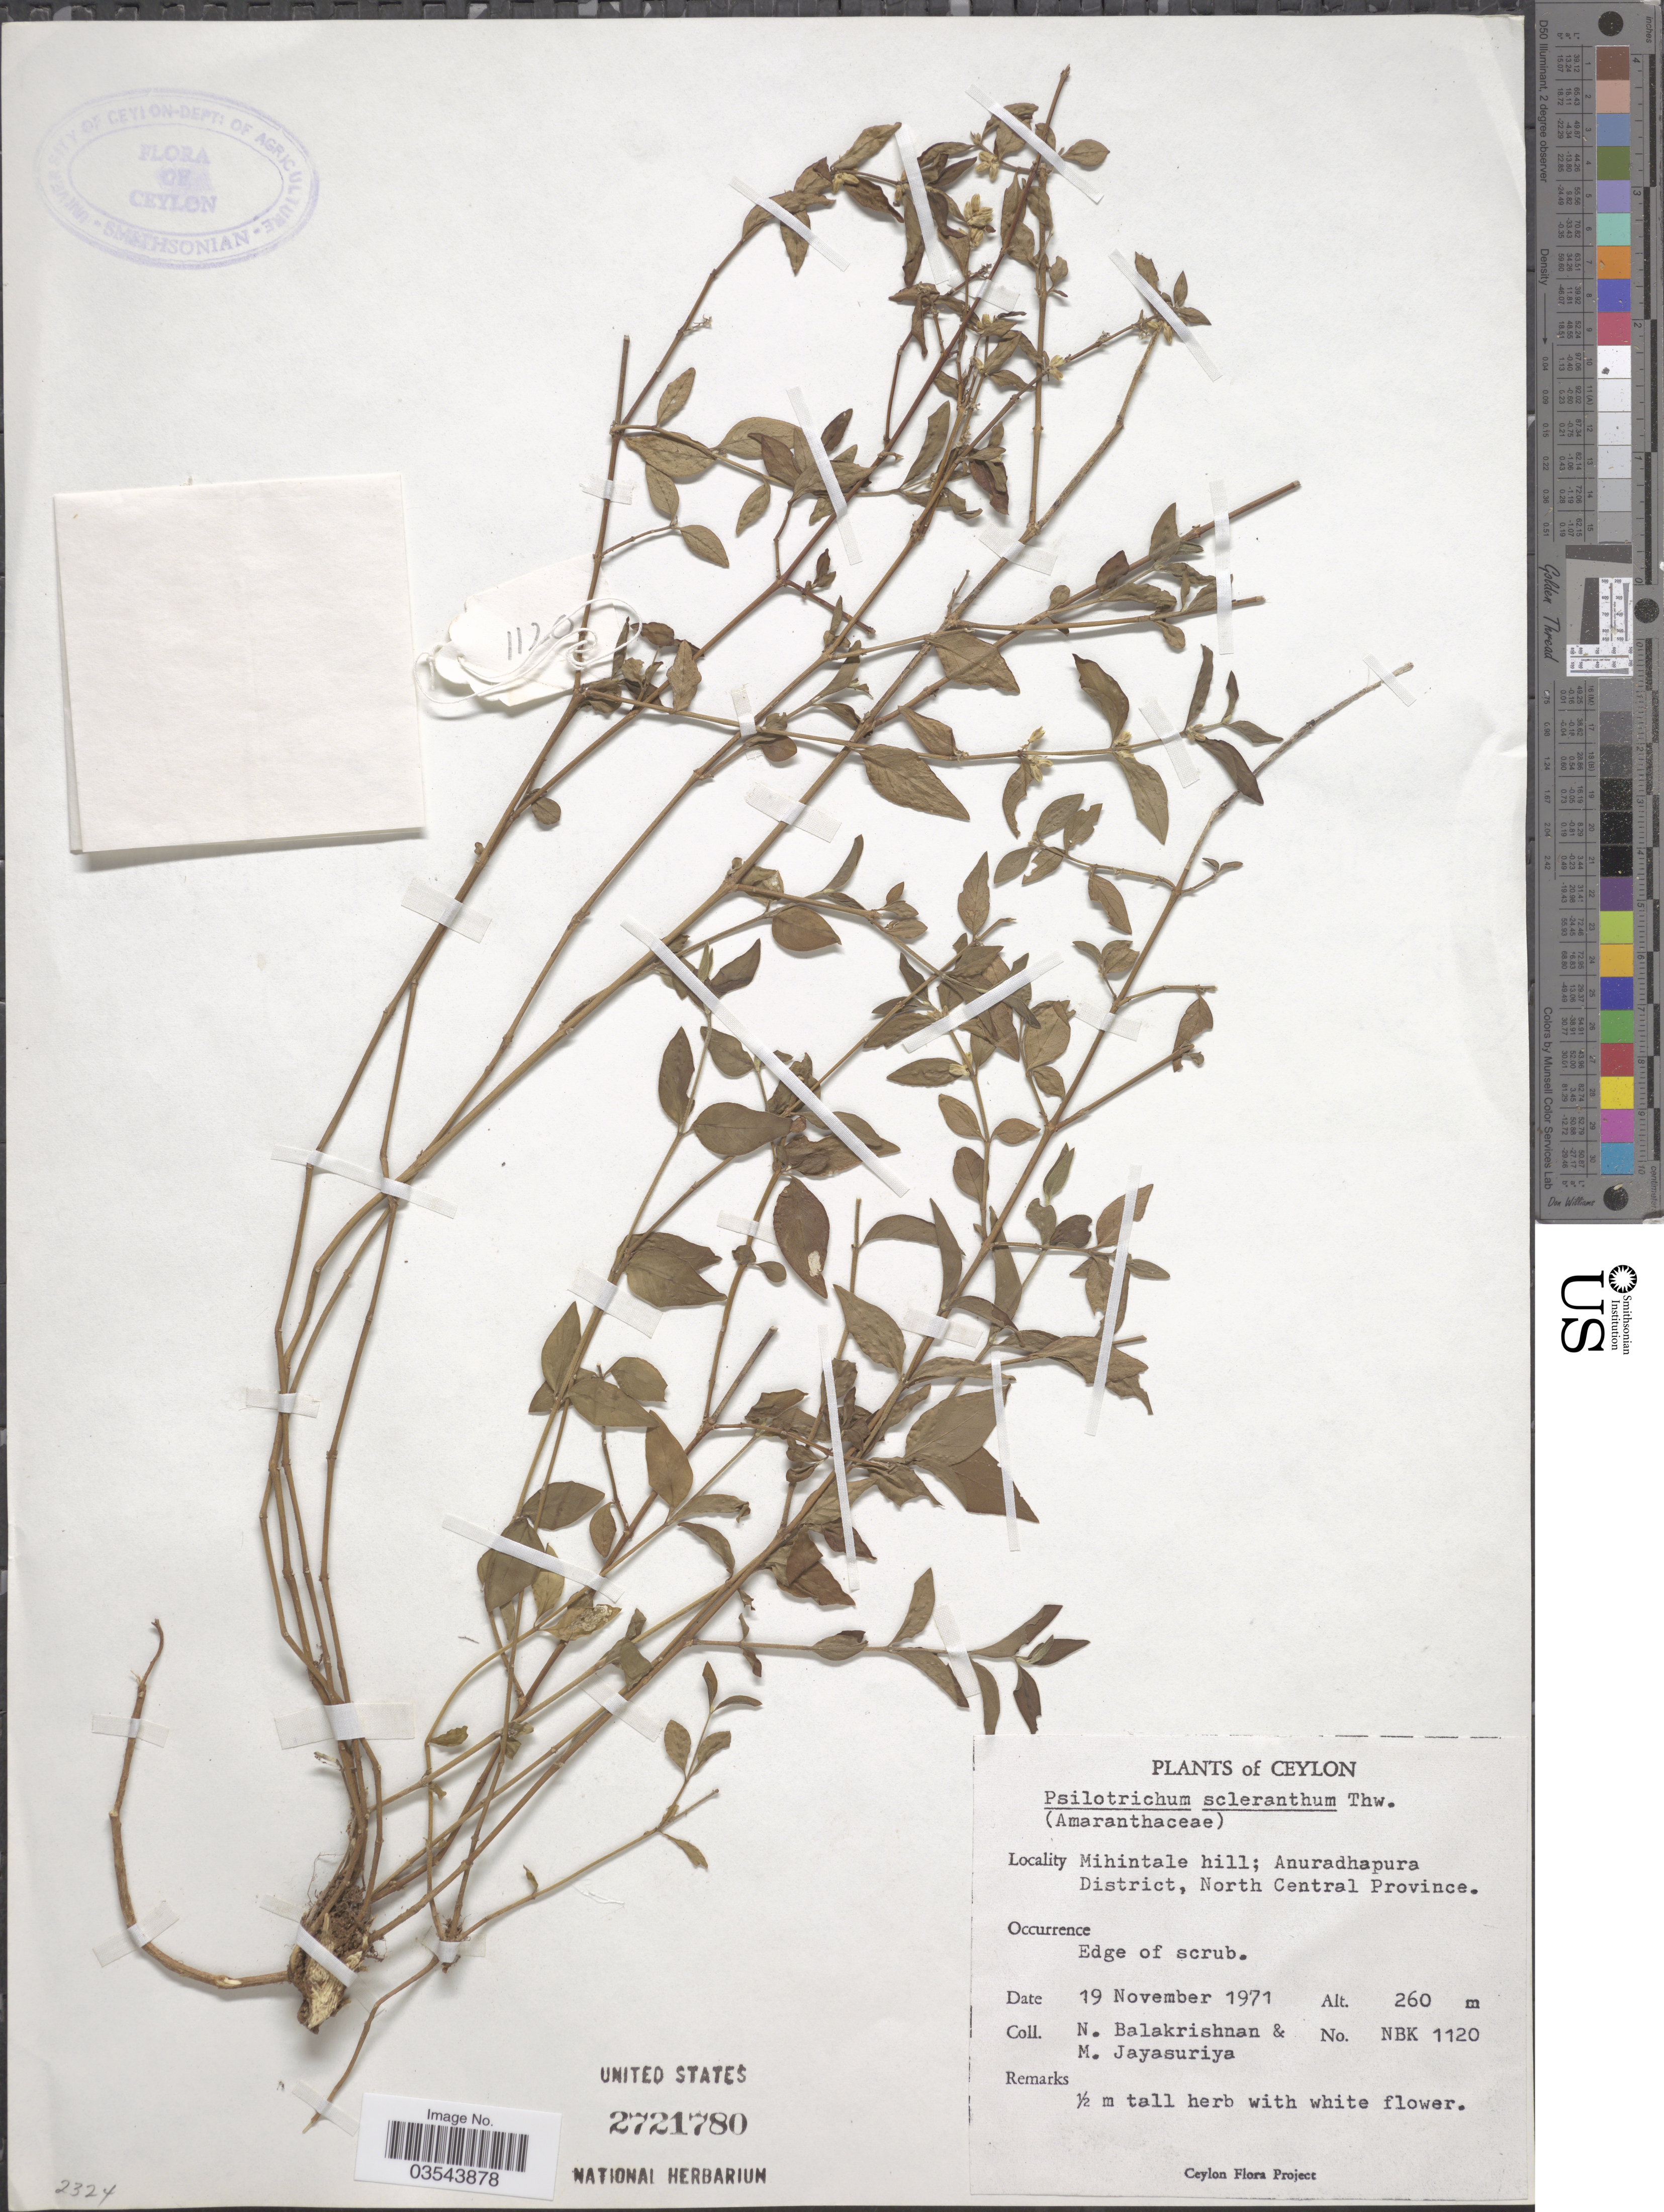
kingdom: Plantae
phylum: Tracheophyta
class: Magnoliopsida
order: Caryophyllales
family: Amaranthaceae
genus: Psilotrichum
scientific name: Psilotrichum scleranthum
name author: Thwaites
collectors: N. Balakrishnan & M. Jayasuriya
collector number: NBK 1120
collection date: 1971-11-19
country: Sri Lanka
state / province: North Central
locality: Ceylon, Mihintale hill; Anuradhapura District.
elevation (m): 260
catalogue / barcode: US 2721780